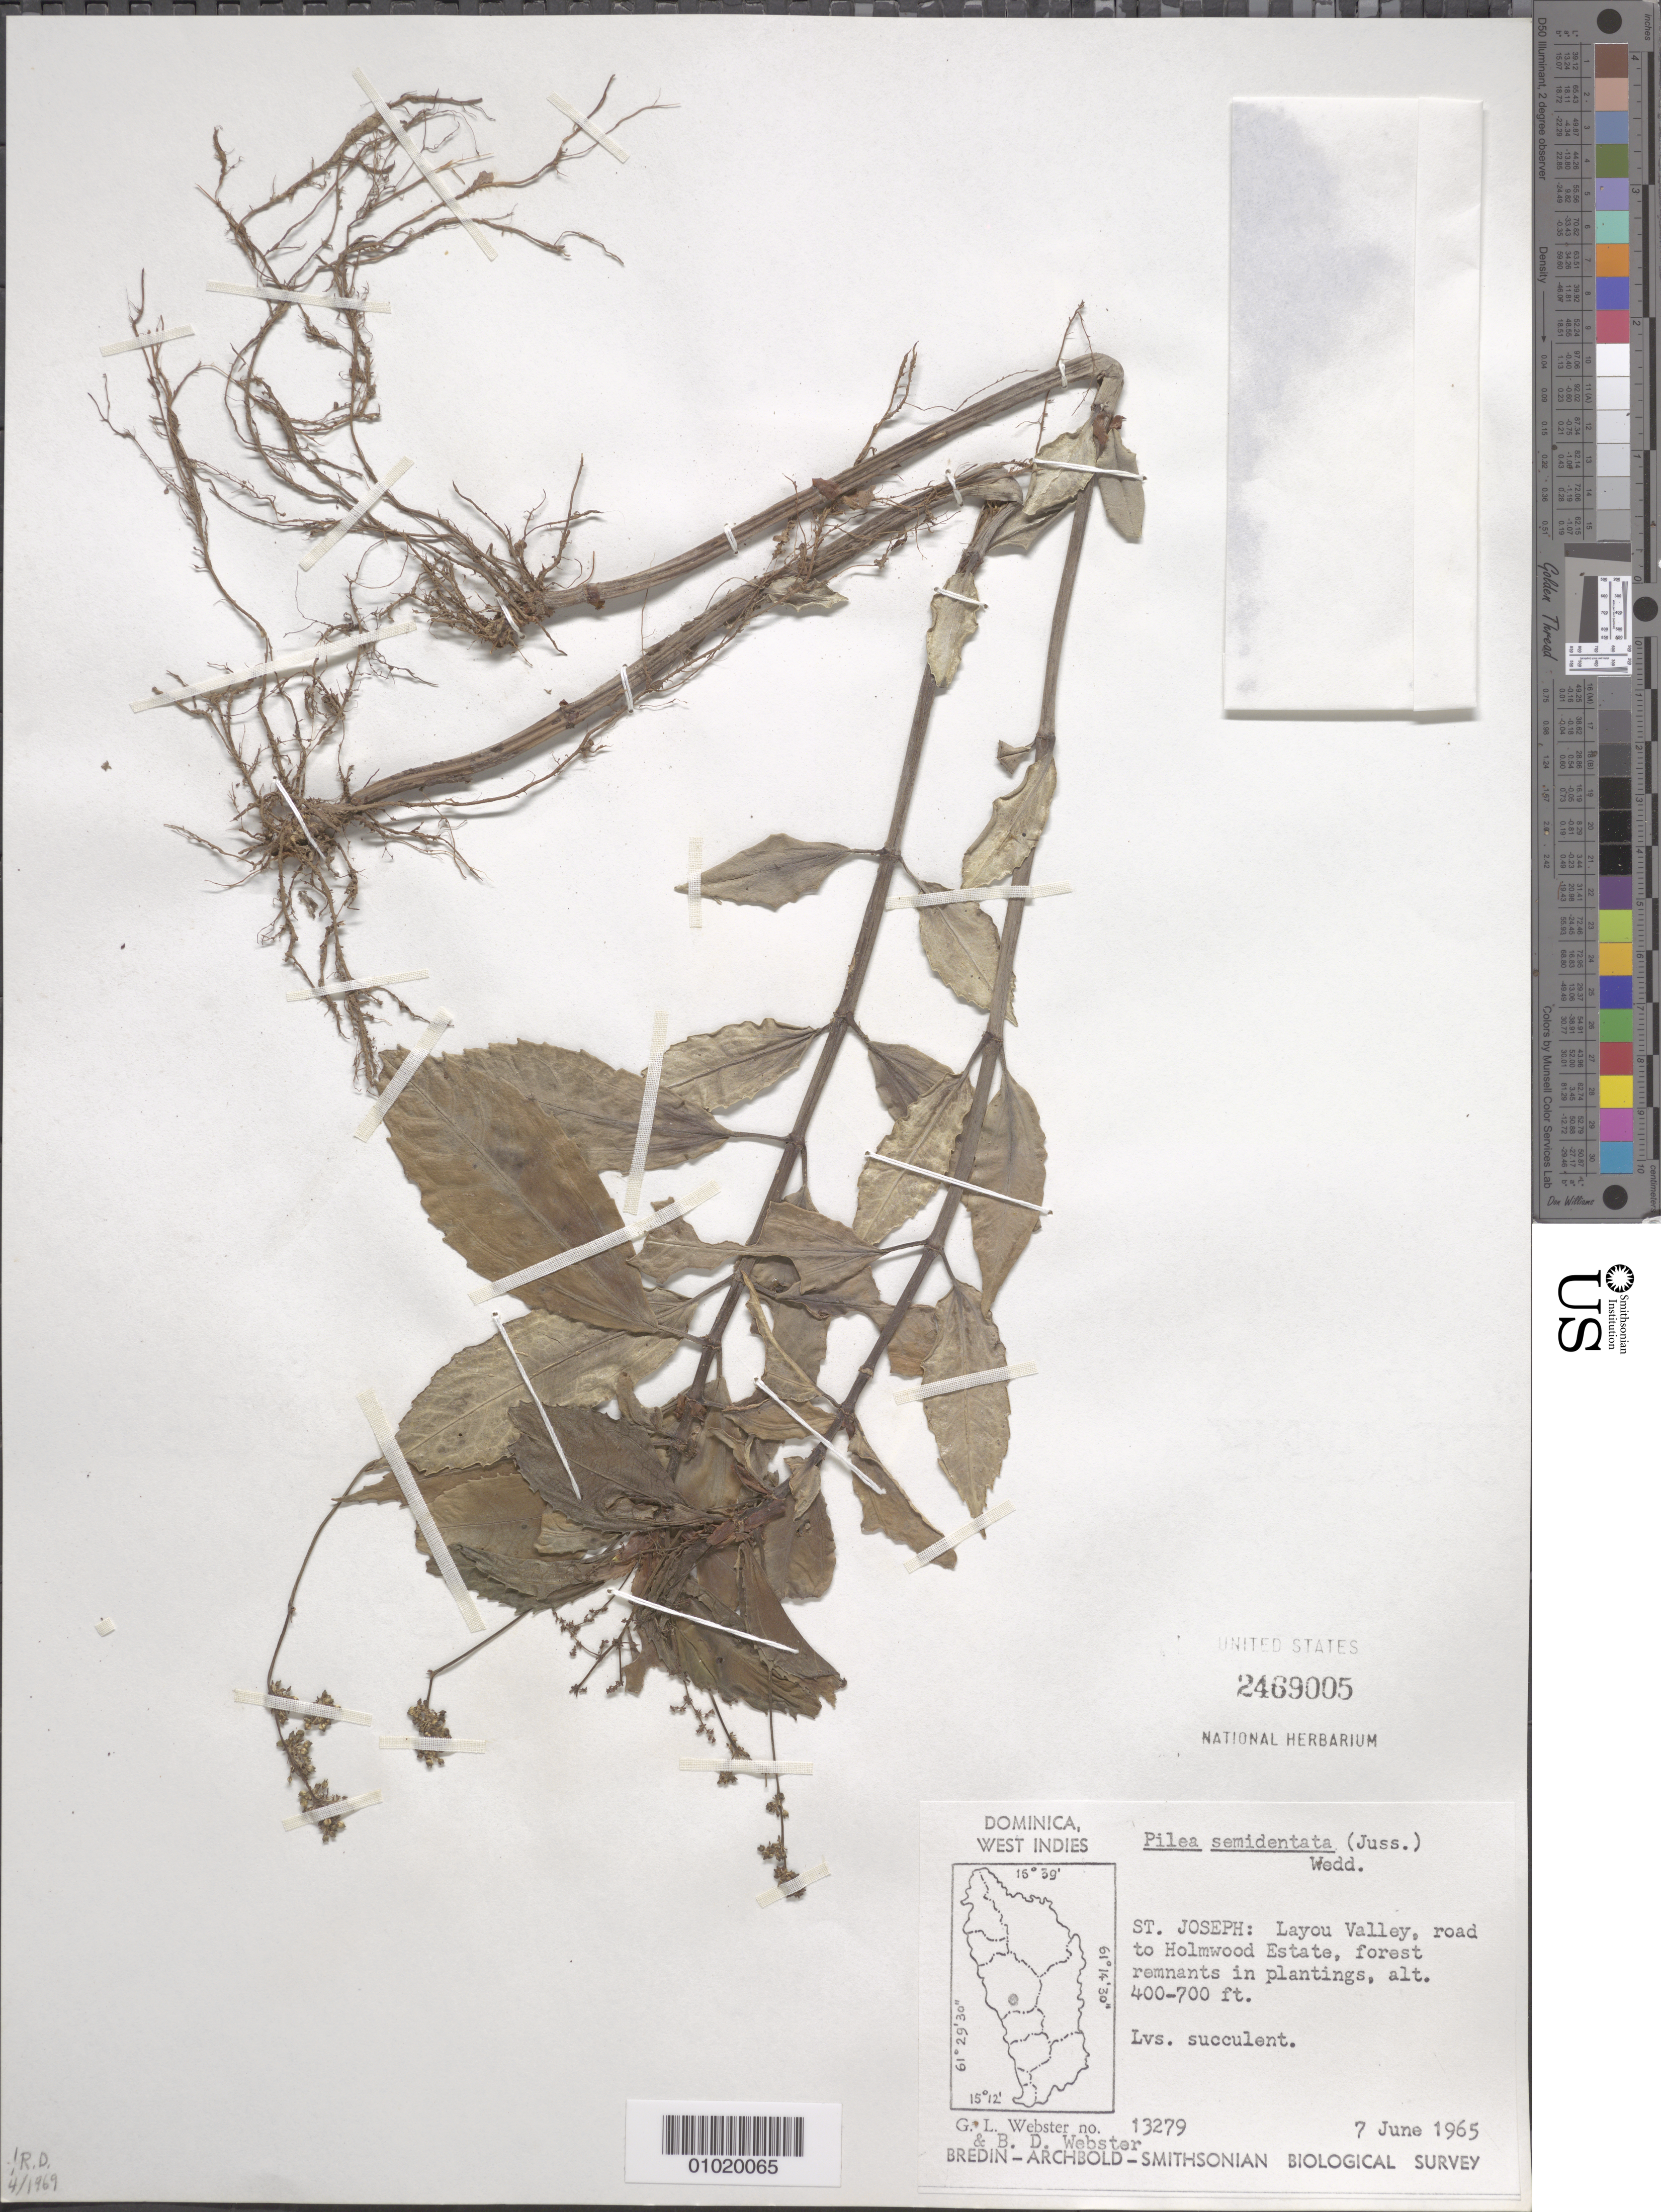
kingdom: Plantae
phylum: Tracheophyta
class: Magnoliopsida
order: Rosales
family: Urticaceae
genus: Pilea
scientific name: Pilea semidentata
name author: (Juss. ex Poir.) Wedd.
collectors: G. L. Webster & B. D. Webster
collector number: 13279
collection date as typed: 07 Jun 1965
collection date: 1965-06-07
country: Dominica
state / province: St. Joseph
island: Dominica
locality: Layou Valley, road to Holmwood Estate, forest remnants in plantings.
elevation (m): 400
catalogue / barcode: US 2469005